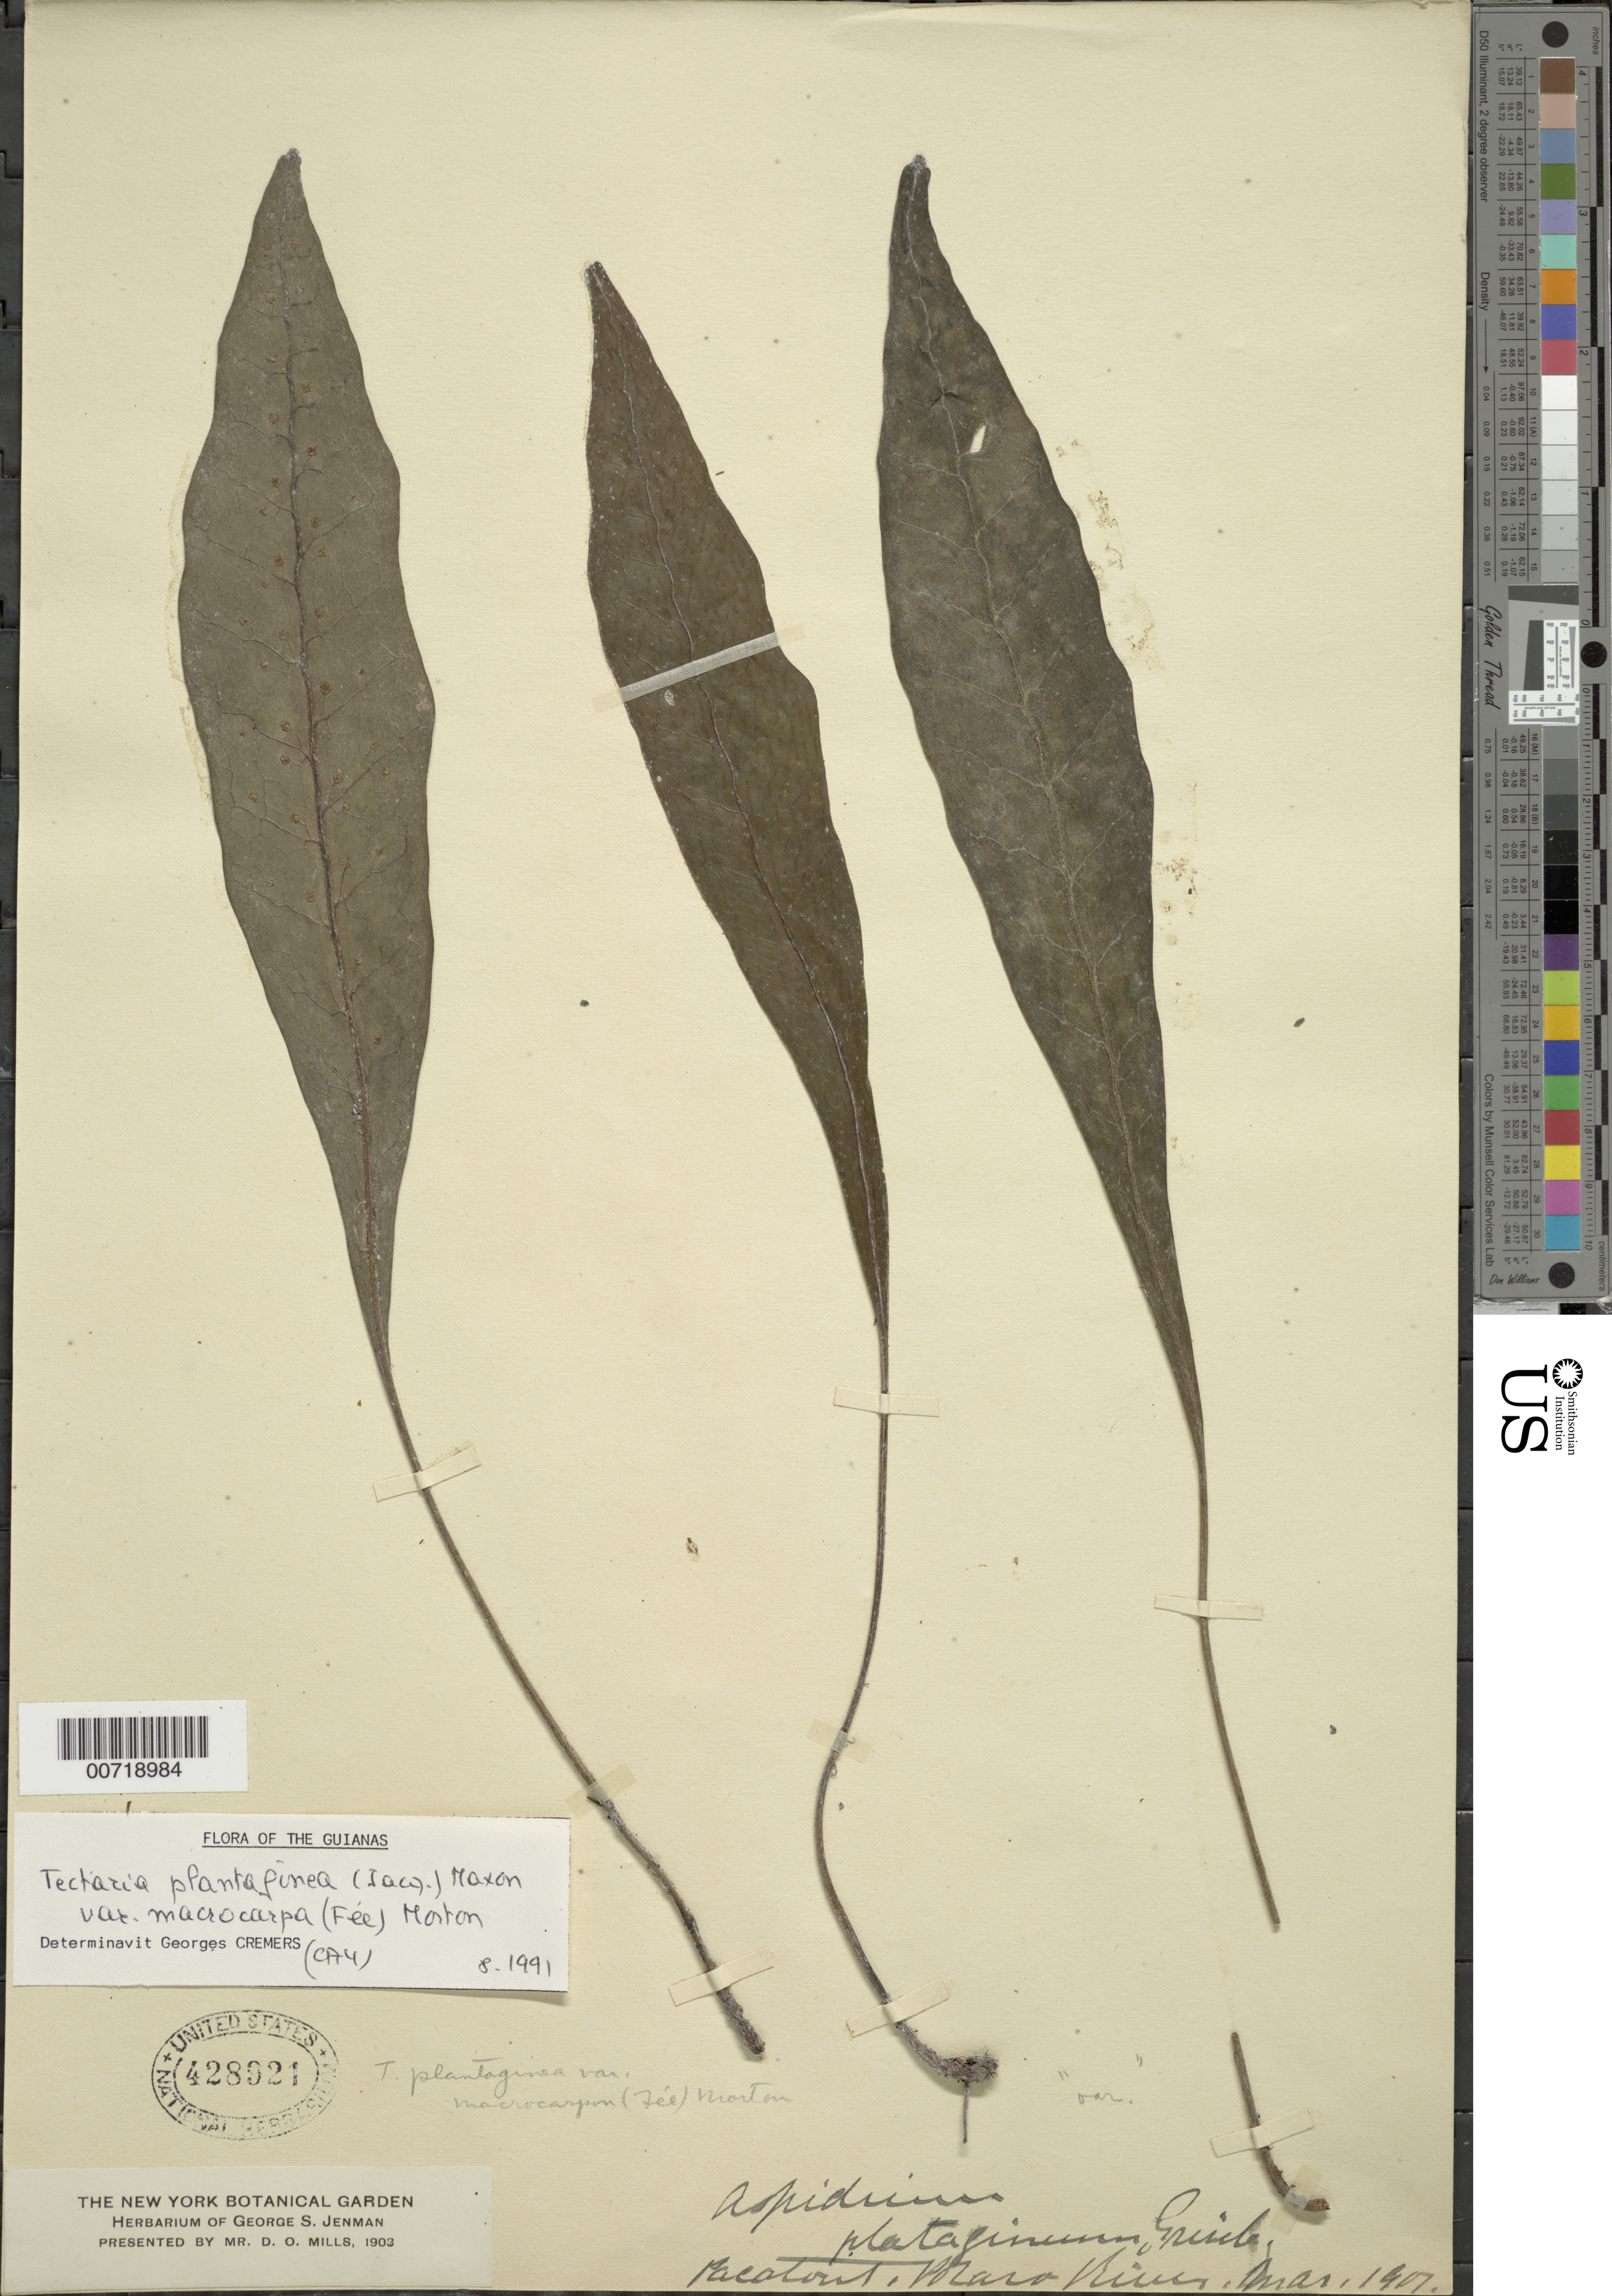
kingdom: Plantae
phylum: Tracheophyta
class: Polypodiopsida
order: Polypodiales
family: Tectariaceae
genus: Tectaria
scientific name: Tectaria plantaginea var. macrocarpa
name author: (Fée) C.V. Morton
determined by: Cremers, Georges A.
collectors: G. S. Jenman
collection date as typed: Mar-07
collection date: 2007-03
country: Guyana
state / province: Potaro-Siparuni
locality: Potaro R., Pacatorit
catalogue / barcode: US 428921